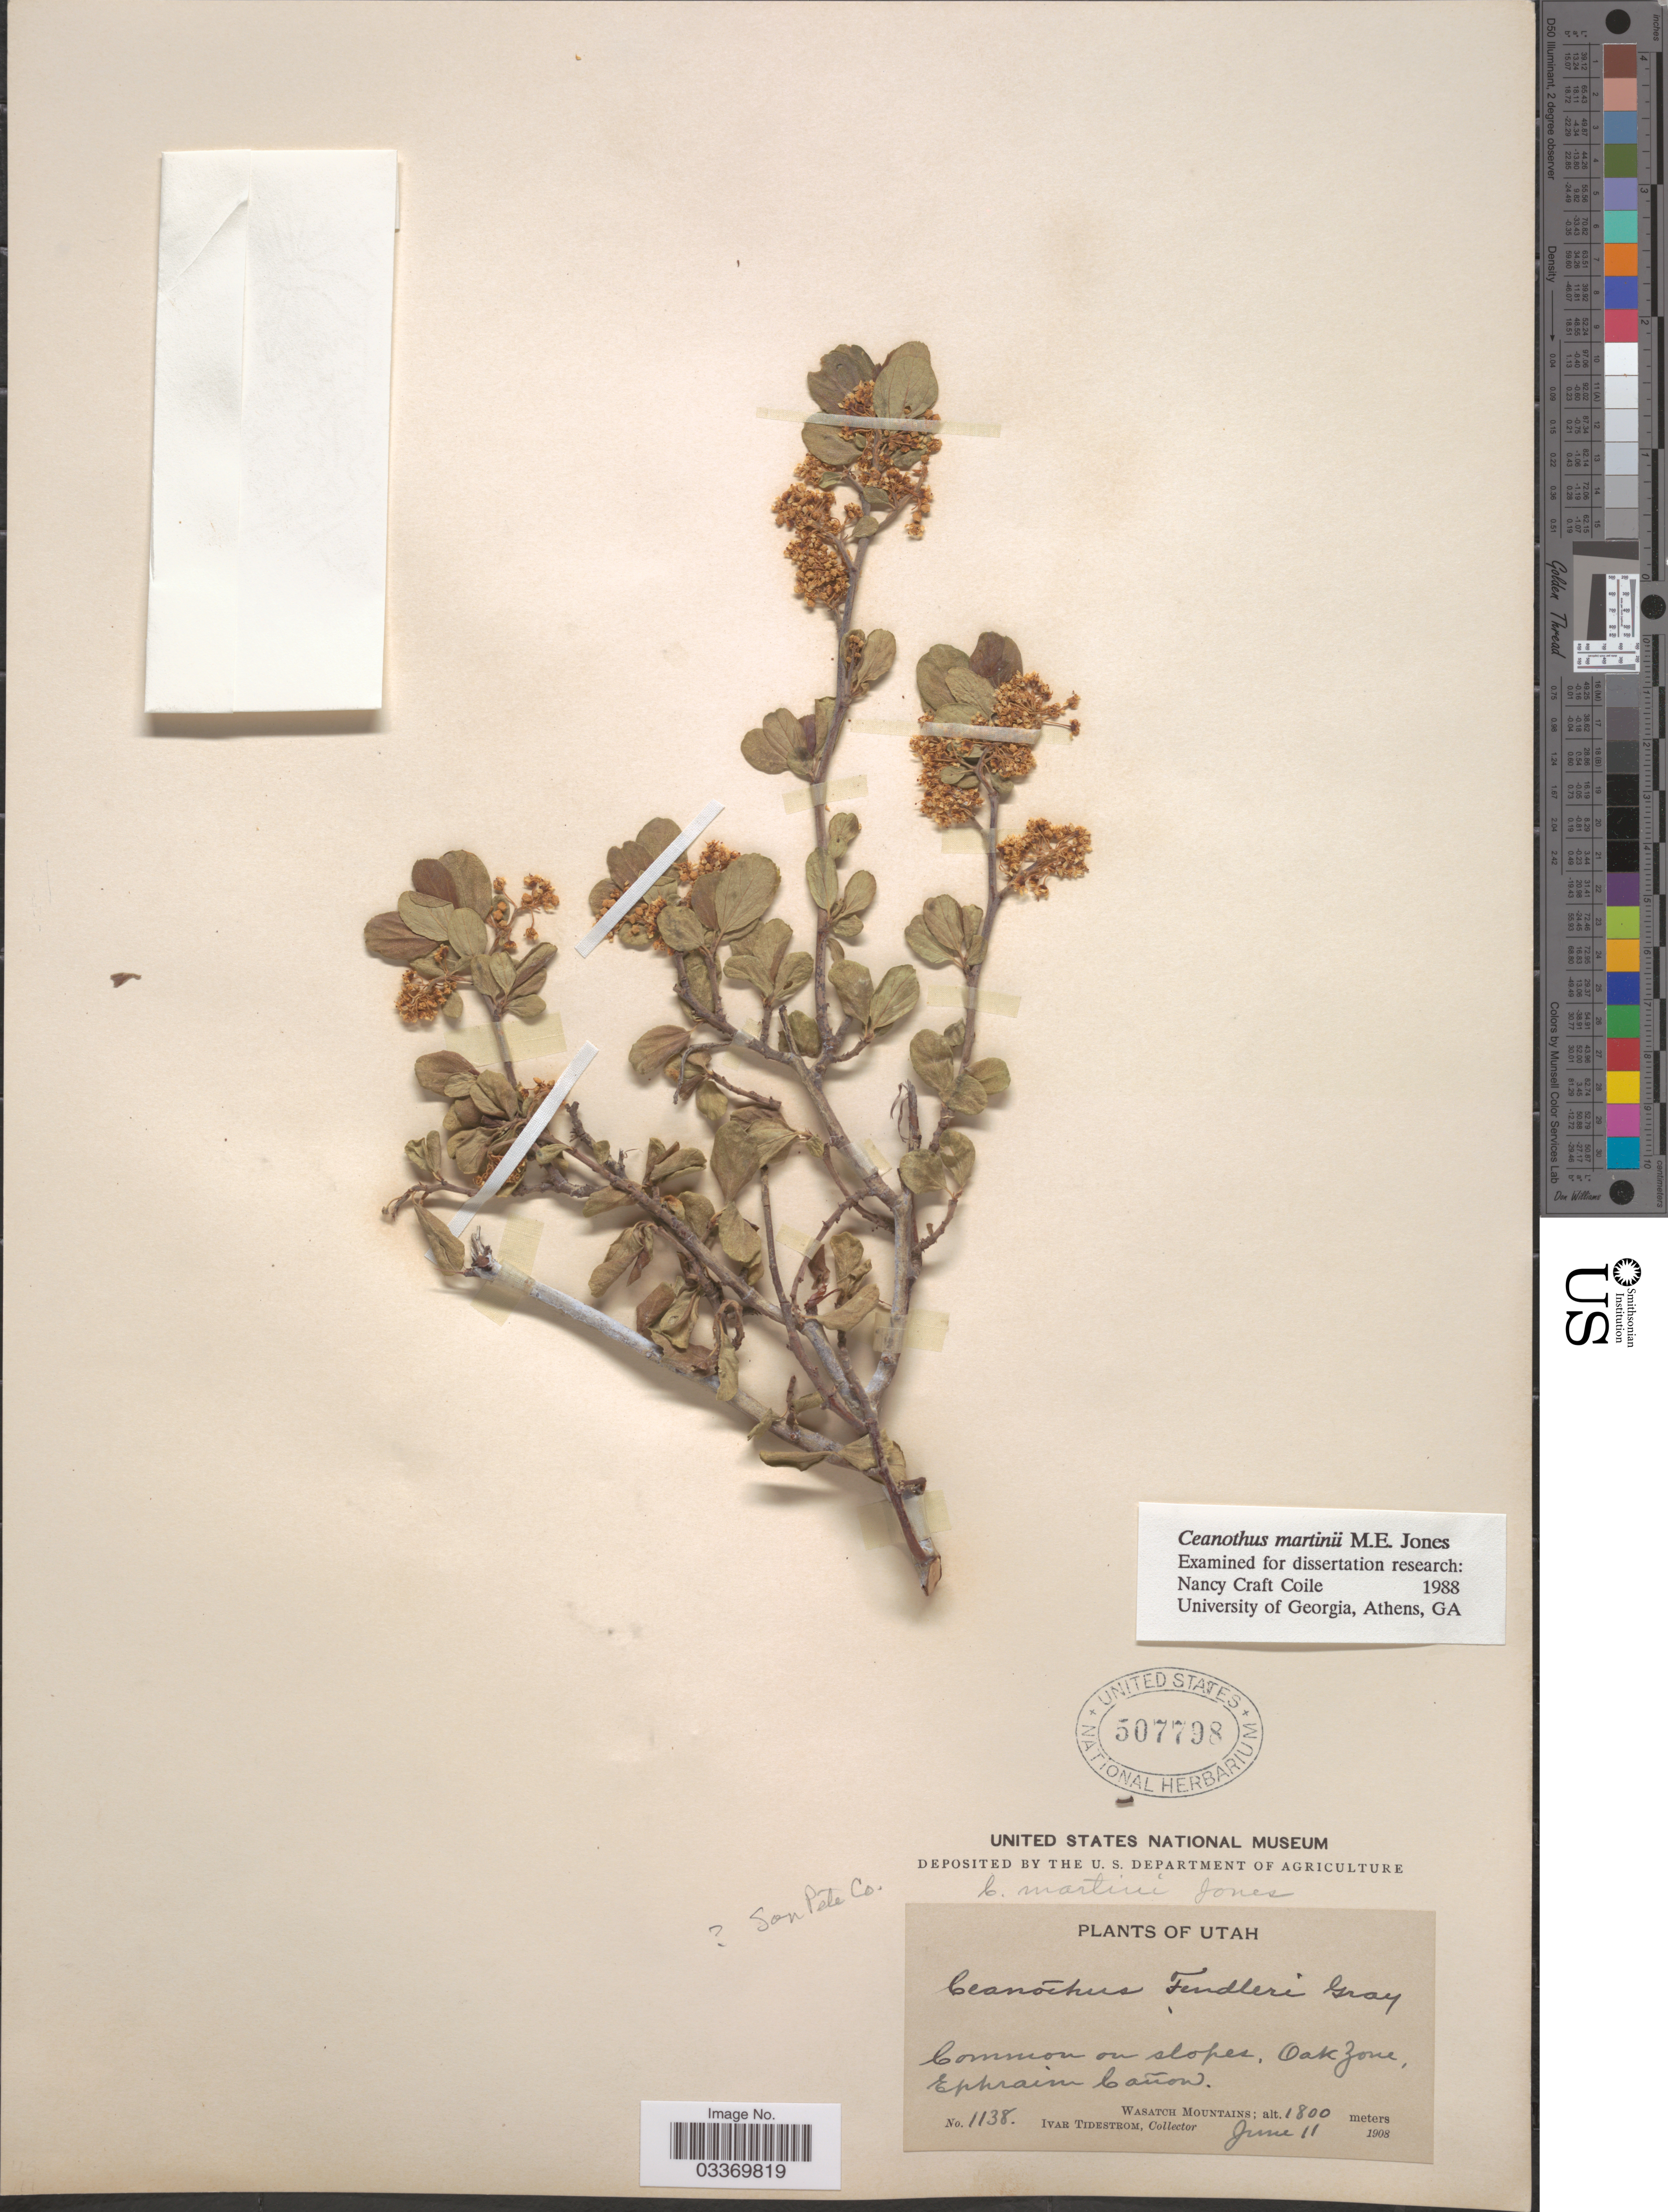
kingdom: Plantae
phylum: Tracheophyta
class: Magnoliopsida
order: Rosales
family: Rhamnaceae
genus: Ceanothus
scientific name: Ceanothus martini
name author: M.E. Jones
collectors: I. F. Tidestrom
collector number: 1138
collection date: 1908-06-11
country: United States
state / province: Utah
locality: Oak Zone, Ephraim Cañon. Wasatch Mountains. San Pete Co. [unsure placement]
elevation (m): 1800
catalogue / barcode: US 507798